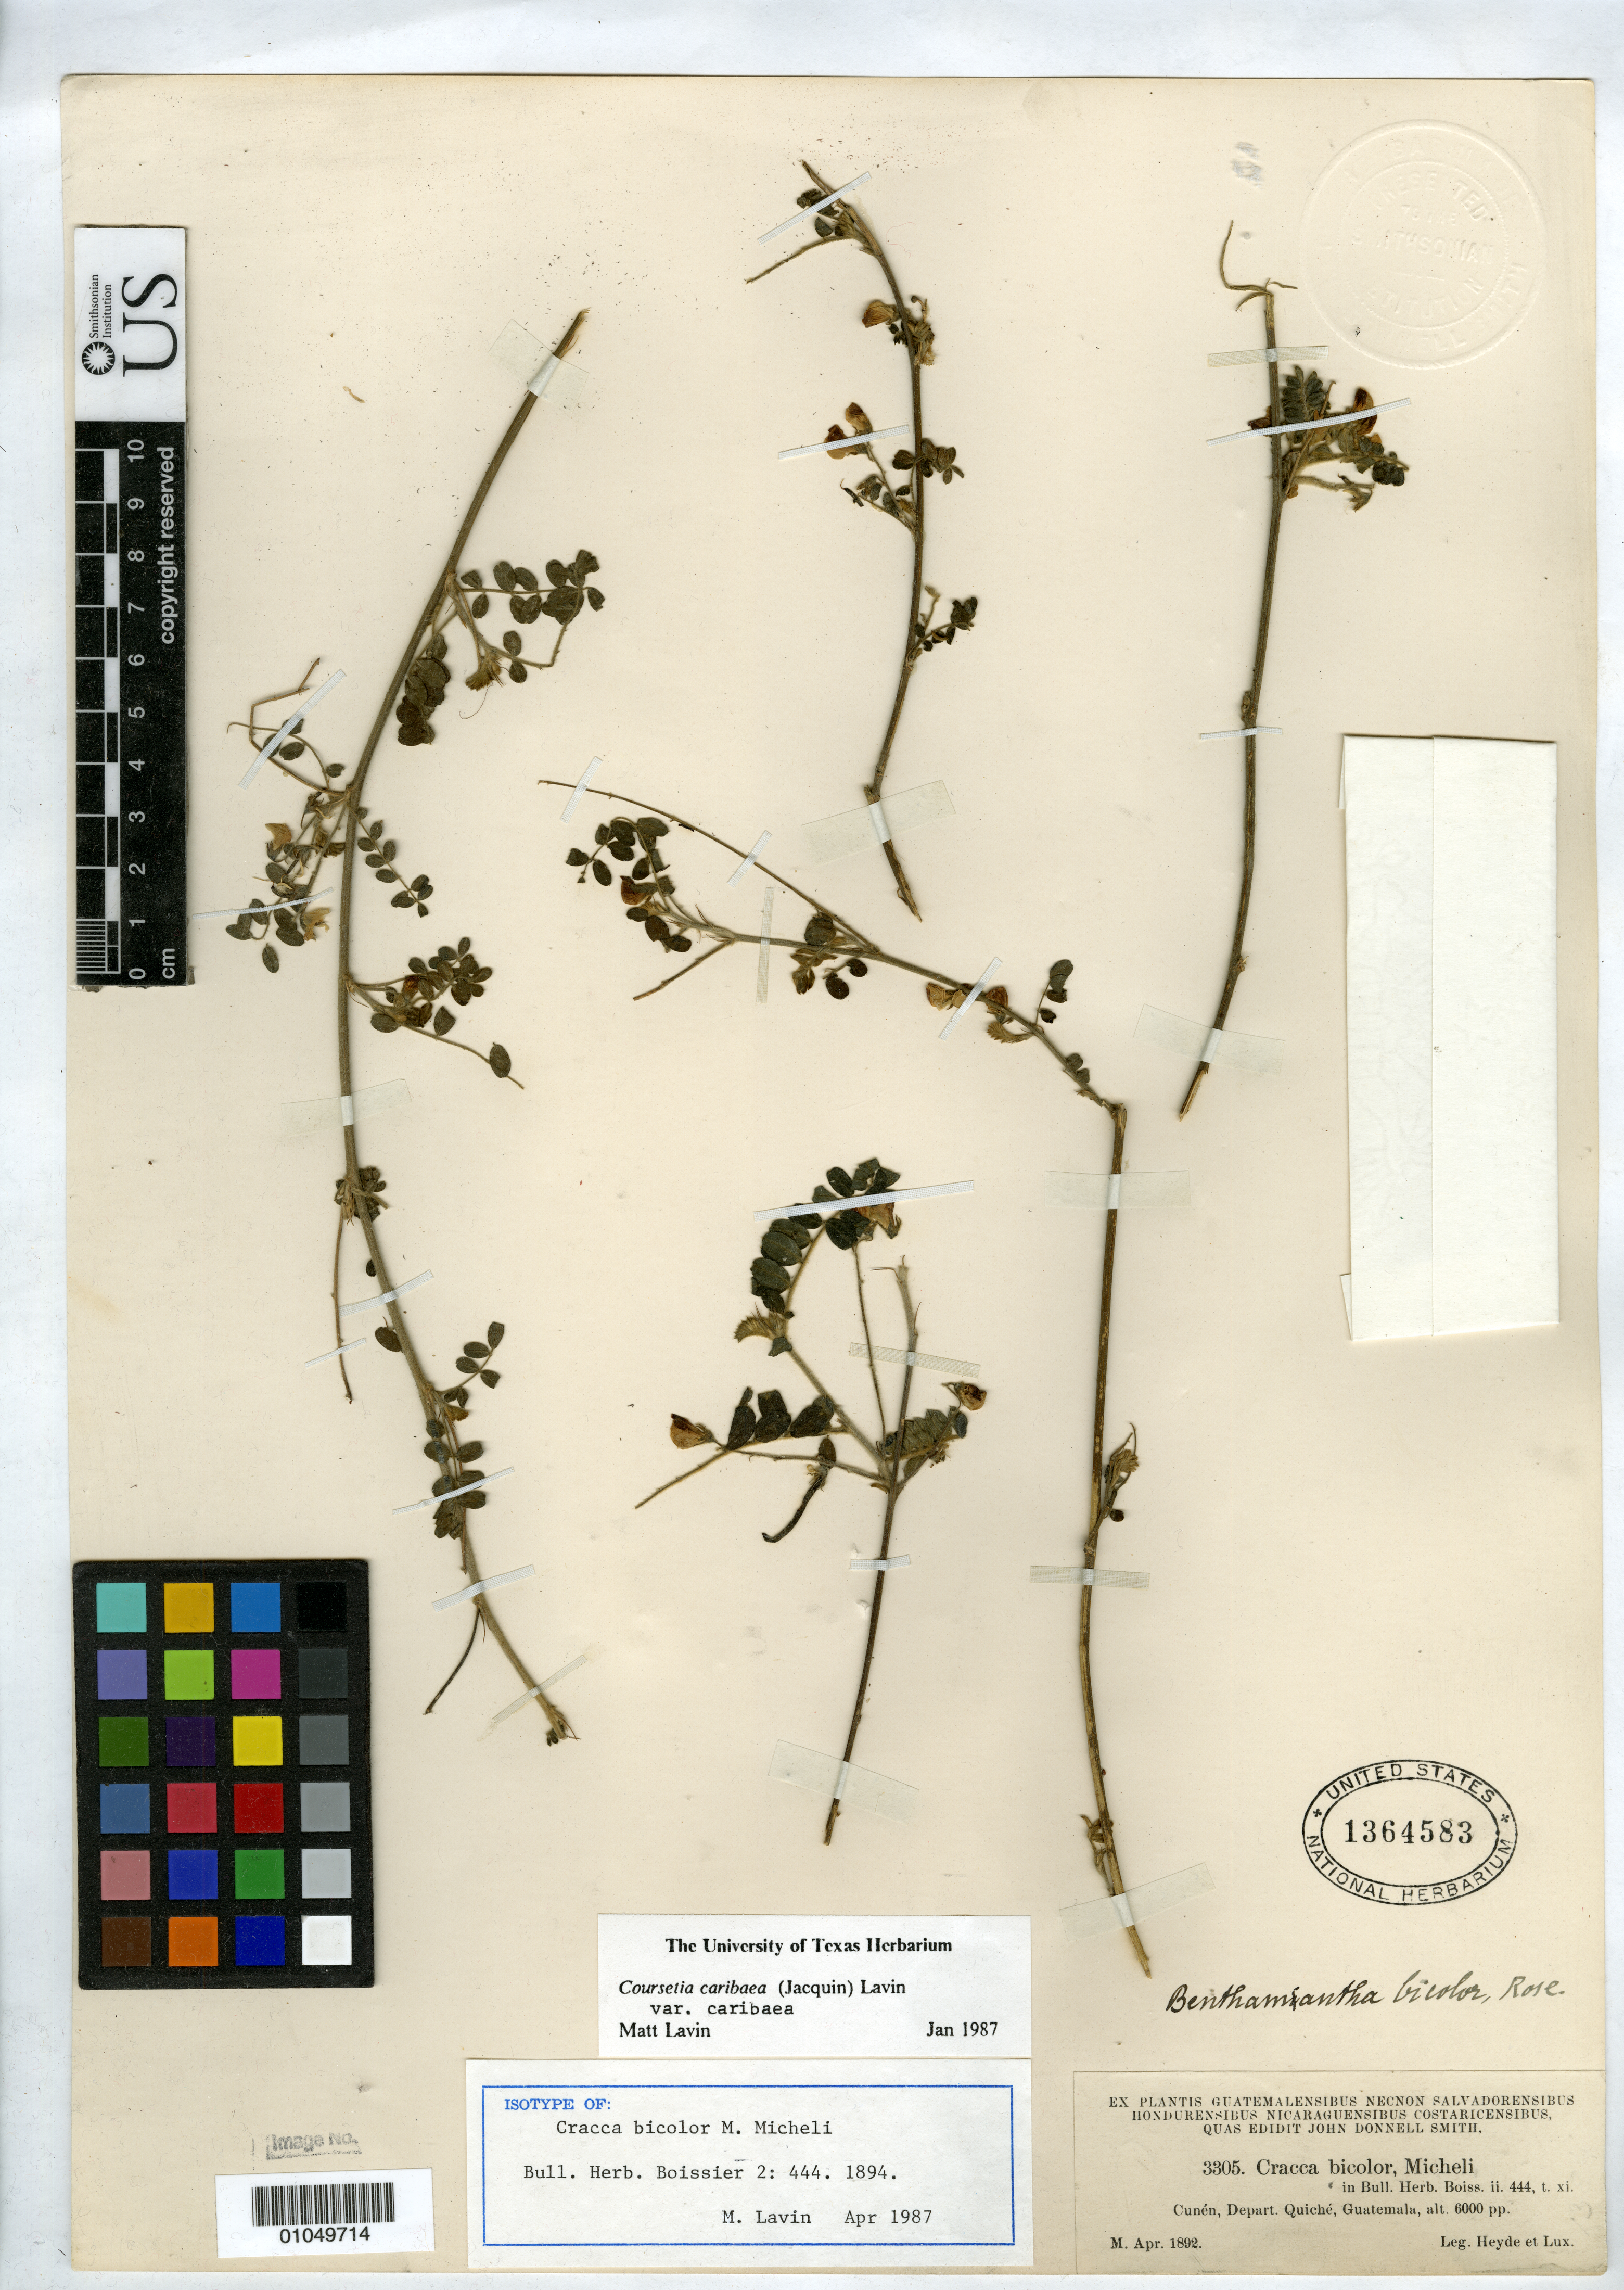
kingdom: Plantae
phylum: Tracheophyta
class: Magnoliopsida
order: Fabales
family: Fabaceae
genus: Cracca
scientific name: Cracca bicolor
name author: Micheli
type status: Isotype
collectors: E. T. Heyde & E. Lux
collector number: J.D.S. 3305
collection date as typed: Apr 1892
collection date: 1892-04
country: Guatemala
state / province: El Quiché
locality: Cunén, Depart. Quiché.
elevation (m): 1829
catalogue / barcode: US 1364583